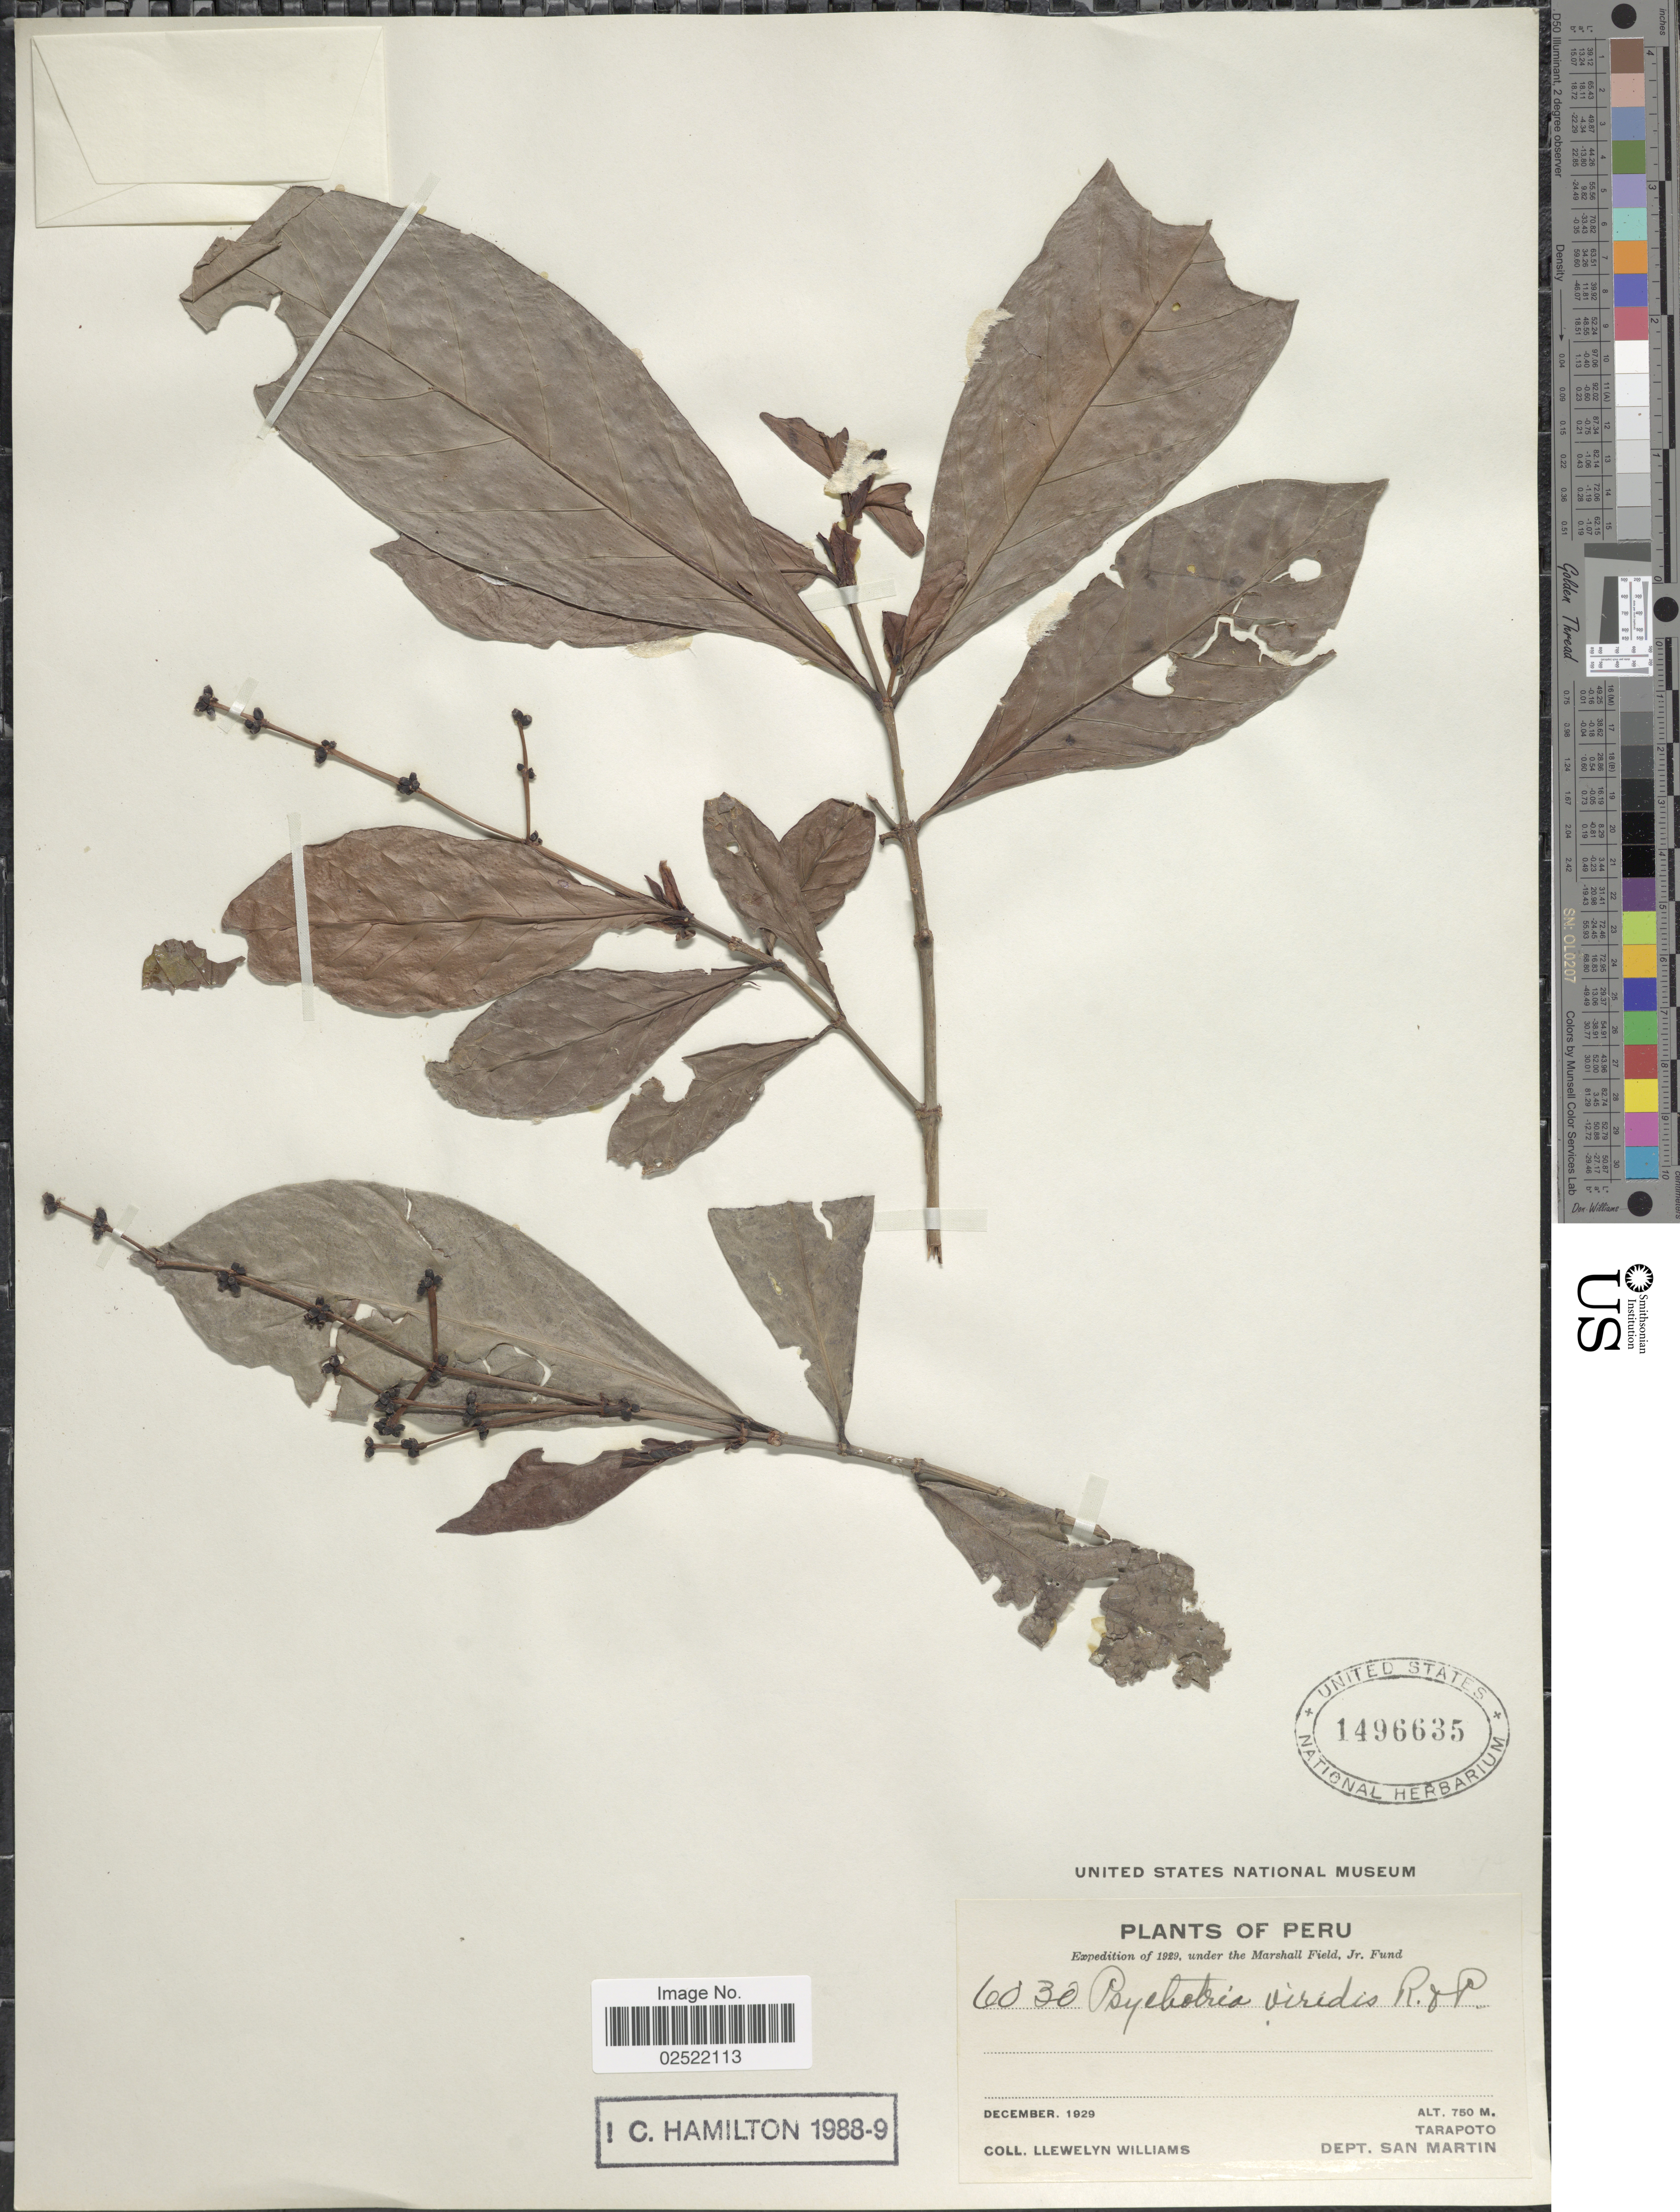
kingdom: Plantae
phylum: Tracheophyta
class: Magnoliopsida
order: Gentianales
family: Rubiaceae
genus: Psychotria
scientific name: Psychotria viridis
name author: Ruiz & Pav.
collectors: Ll. Williams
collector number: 6030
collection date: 1929-12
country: Peru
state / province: San Martín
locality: Tarapoto. Dept. San Martin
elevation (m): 750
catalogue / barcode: US 1496635